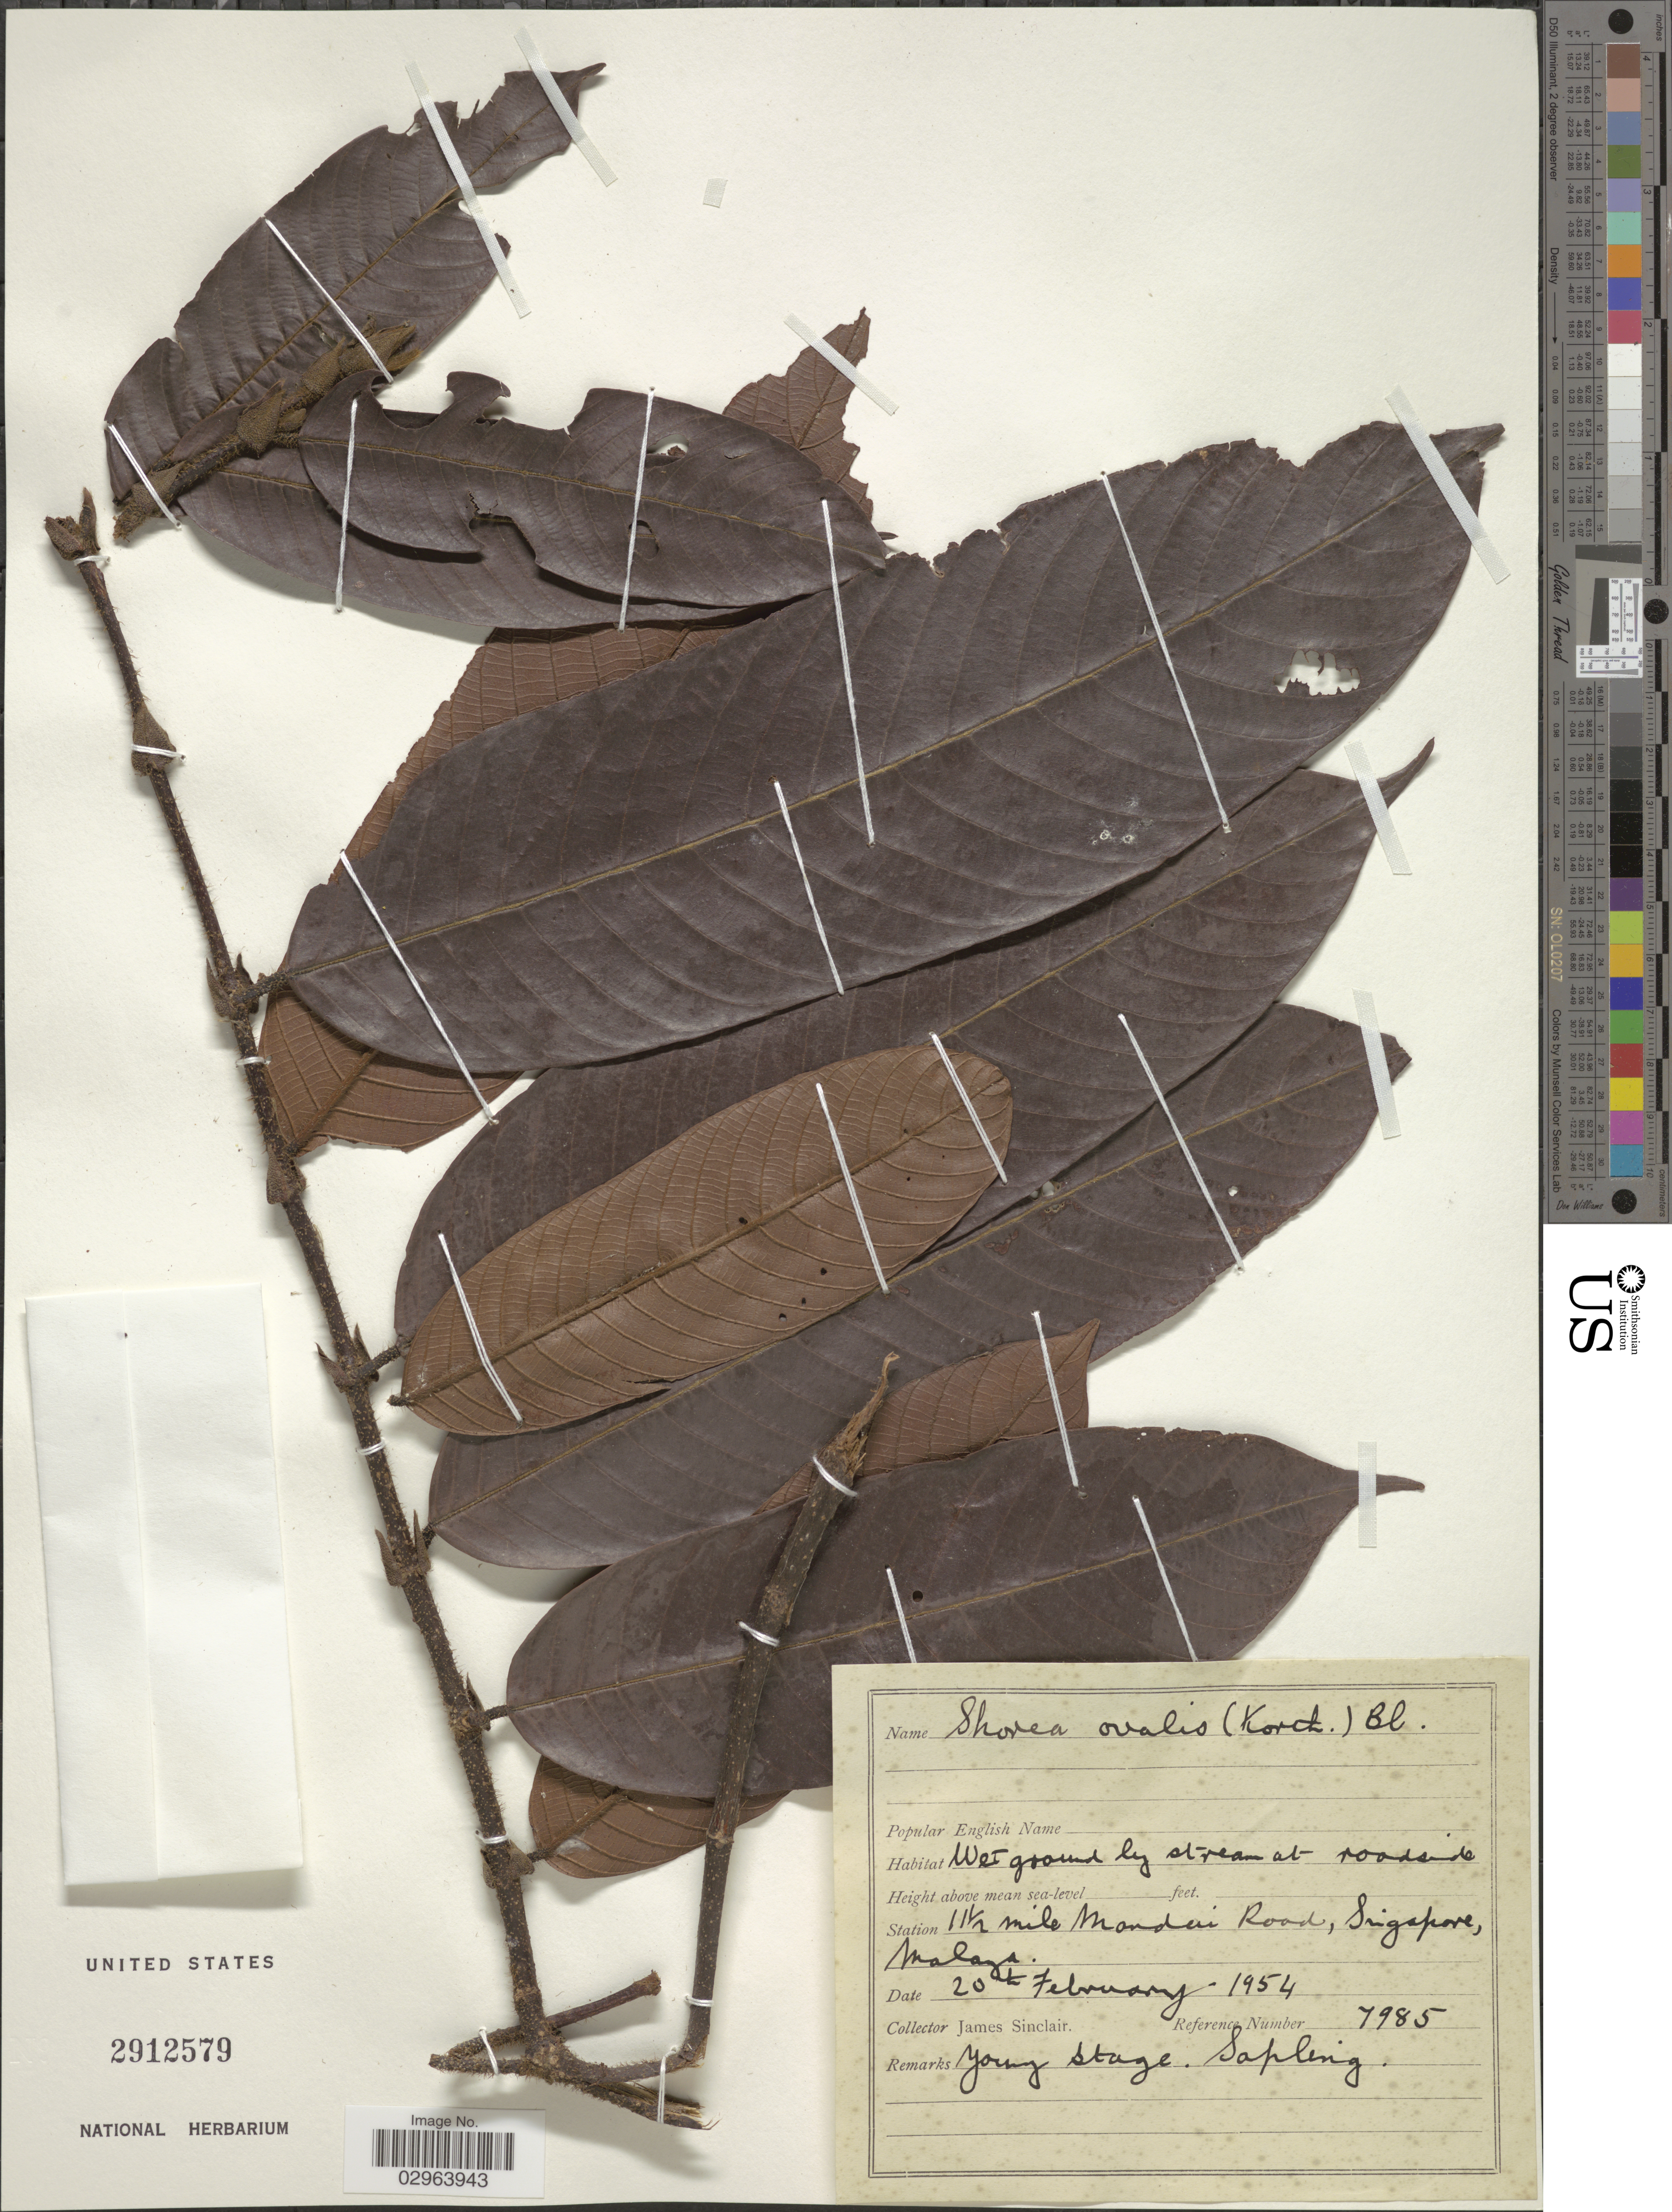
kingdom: Plantae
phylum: Tracheophyta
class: Magnoliopsida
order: Malvales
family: Dipterocarpaceae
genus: Rubroshorea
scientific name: Rubroshorea ovalis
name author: (Korth.) P.S. Ashton & J. Heck.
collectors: J. Sinclair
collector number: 7985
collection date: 1954-02-20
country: Singapore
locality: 11½ mile Mandai Road, Malaya.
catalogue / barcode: US 2912579